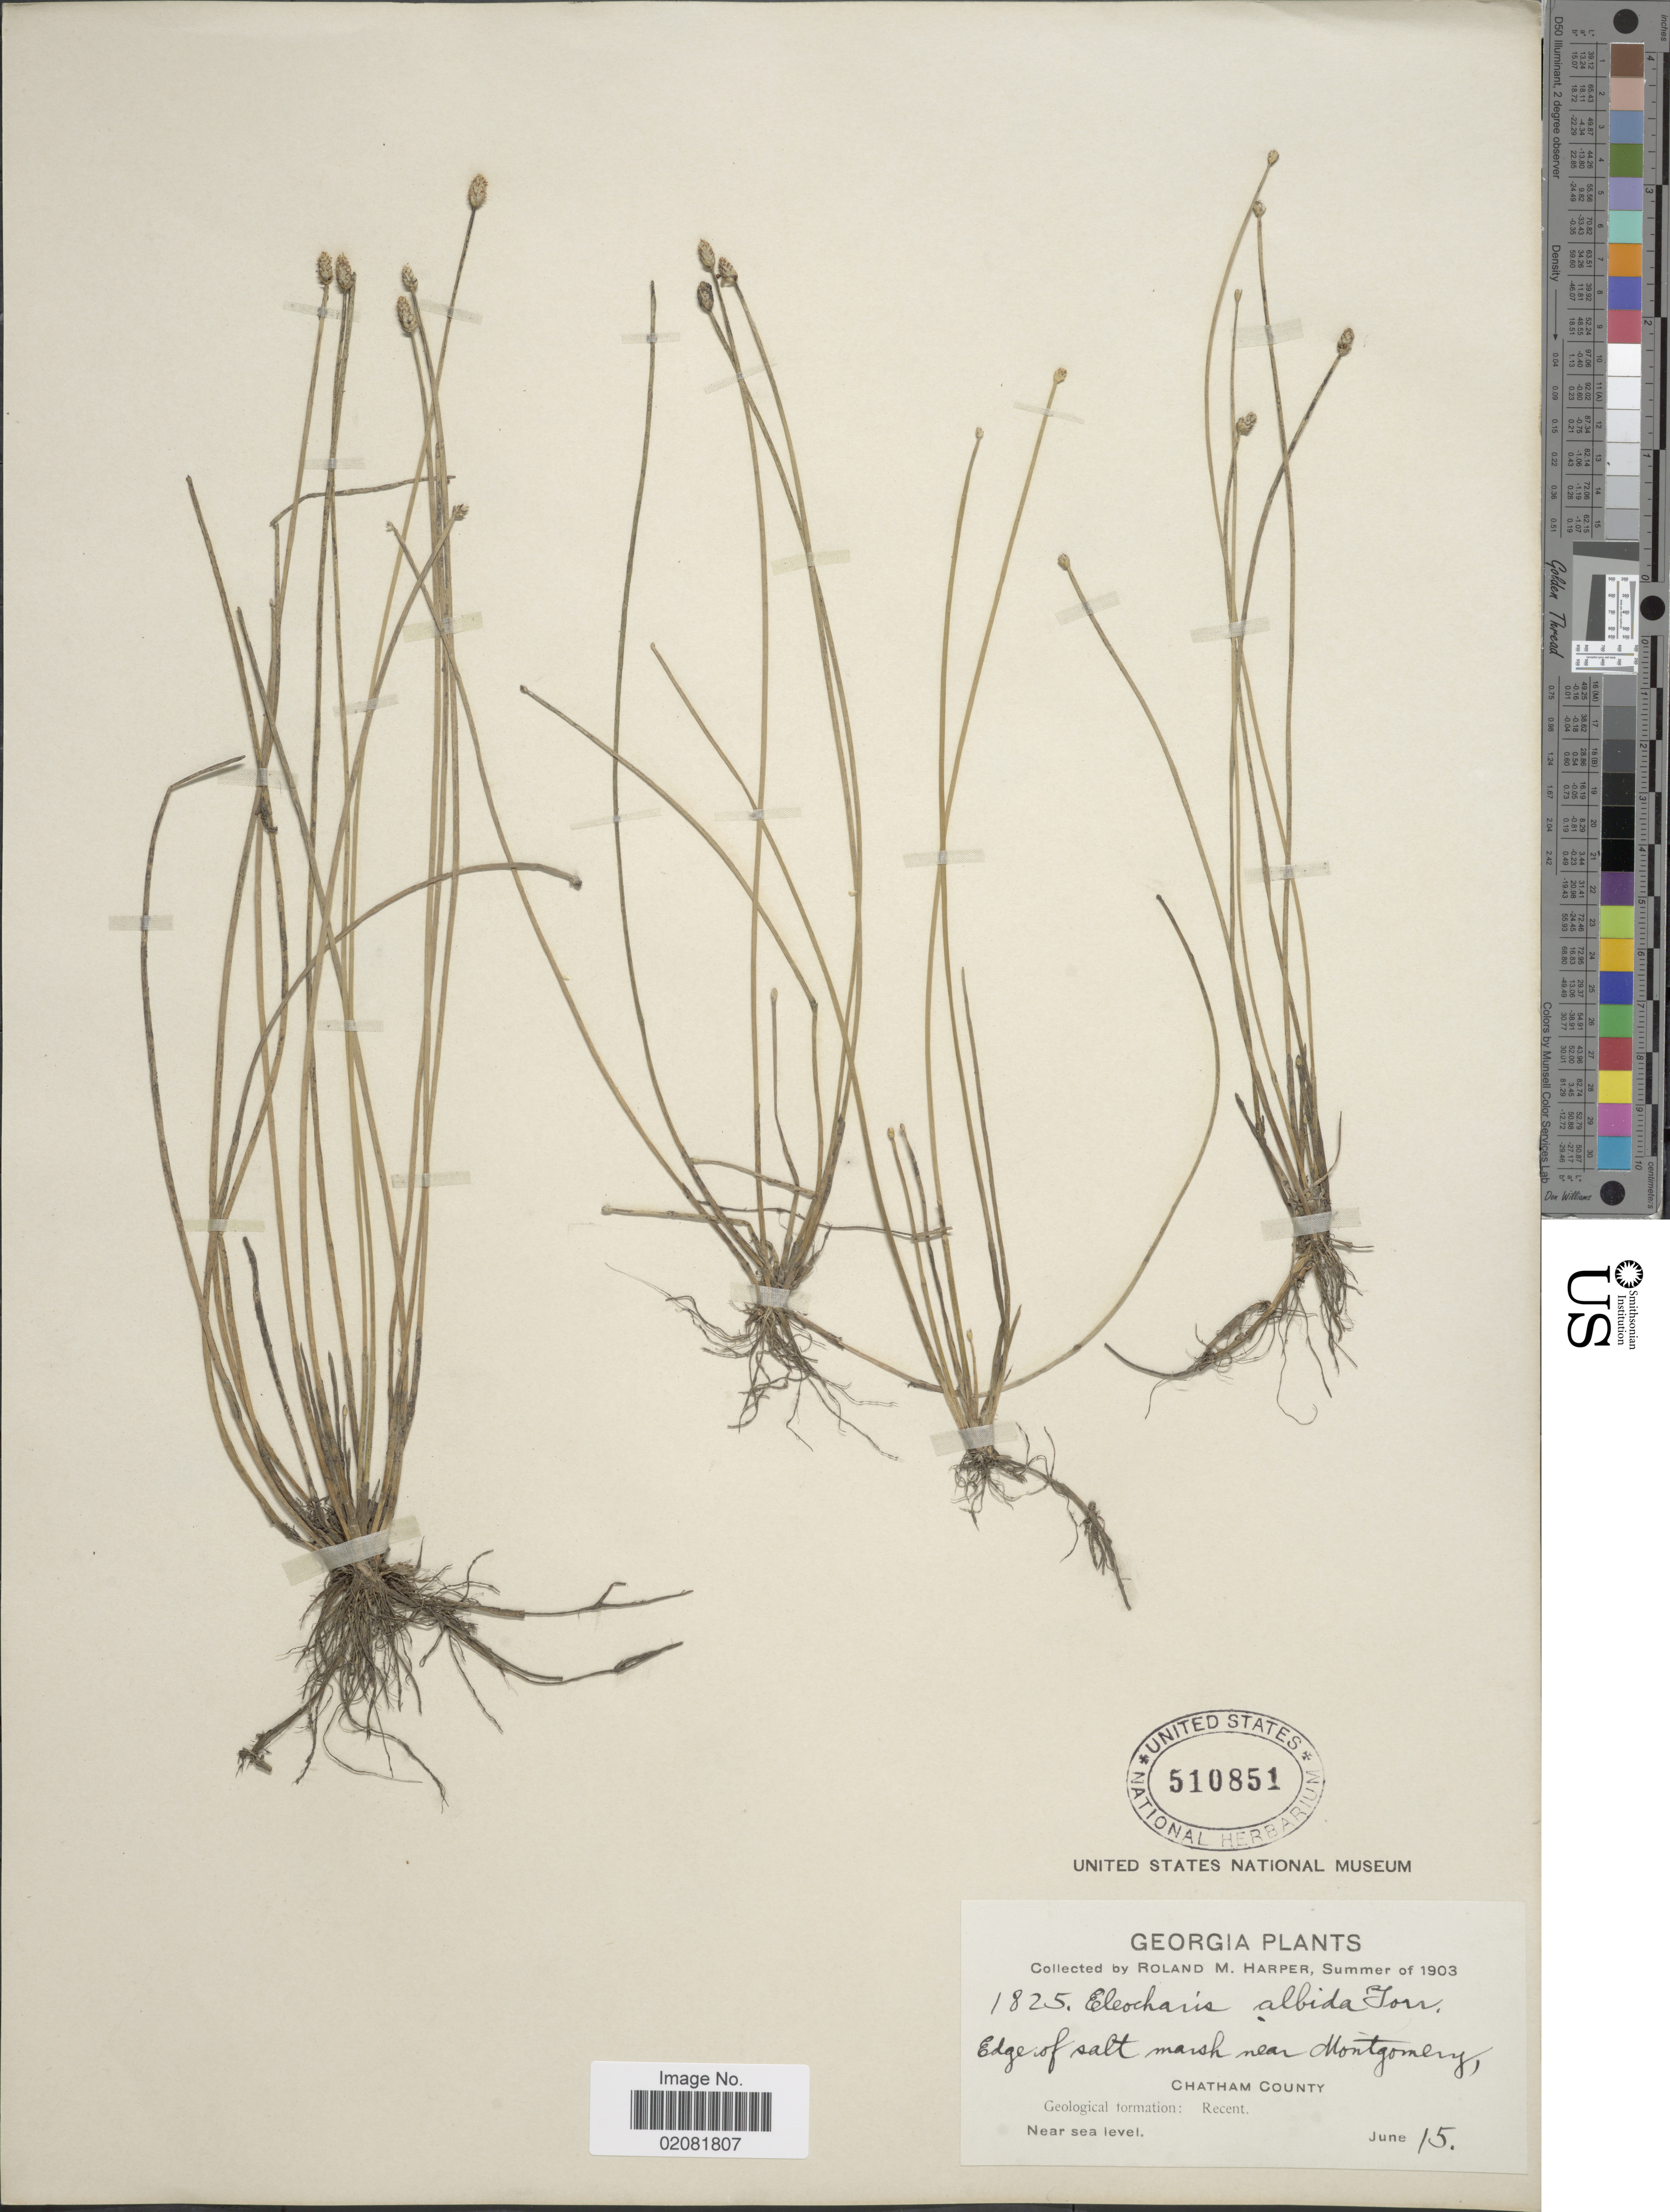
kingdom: Plantae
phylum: Tracheophyta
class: Liliopsida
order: Poales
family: Cyperaceae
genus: Eleocharis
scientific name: Eleocharis albida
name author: Torr.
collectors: R. M. Harper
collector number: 1825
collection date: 1903-06-15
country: United States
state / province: Georgia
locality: Catham County, Near Montgomery. Recent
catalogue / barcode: US 510851